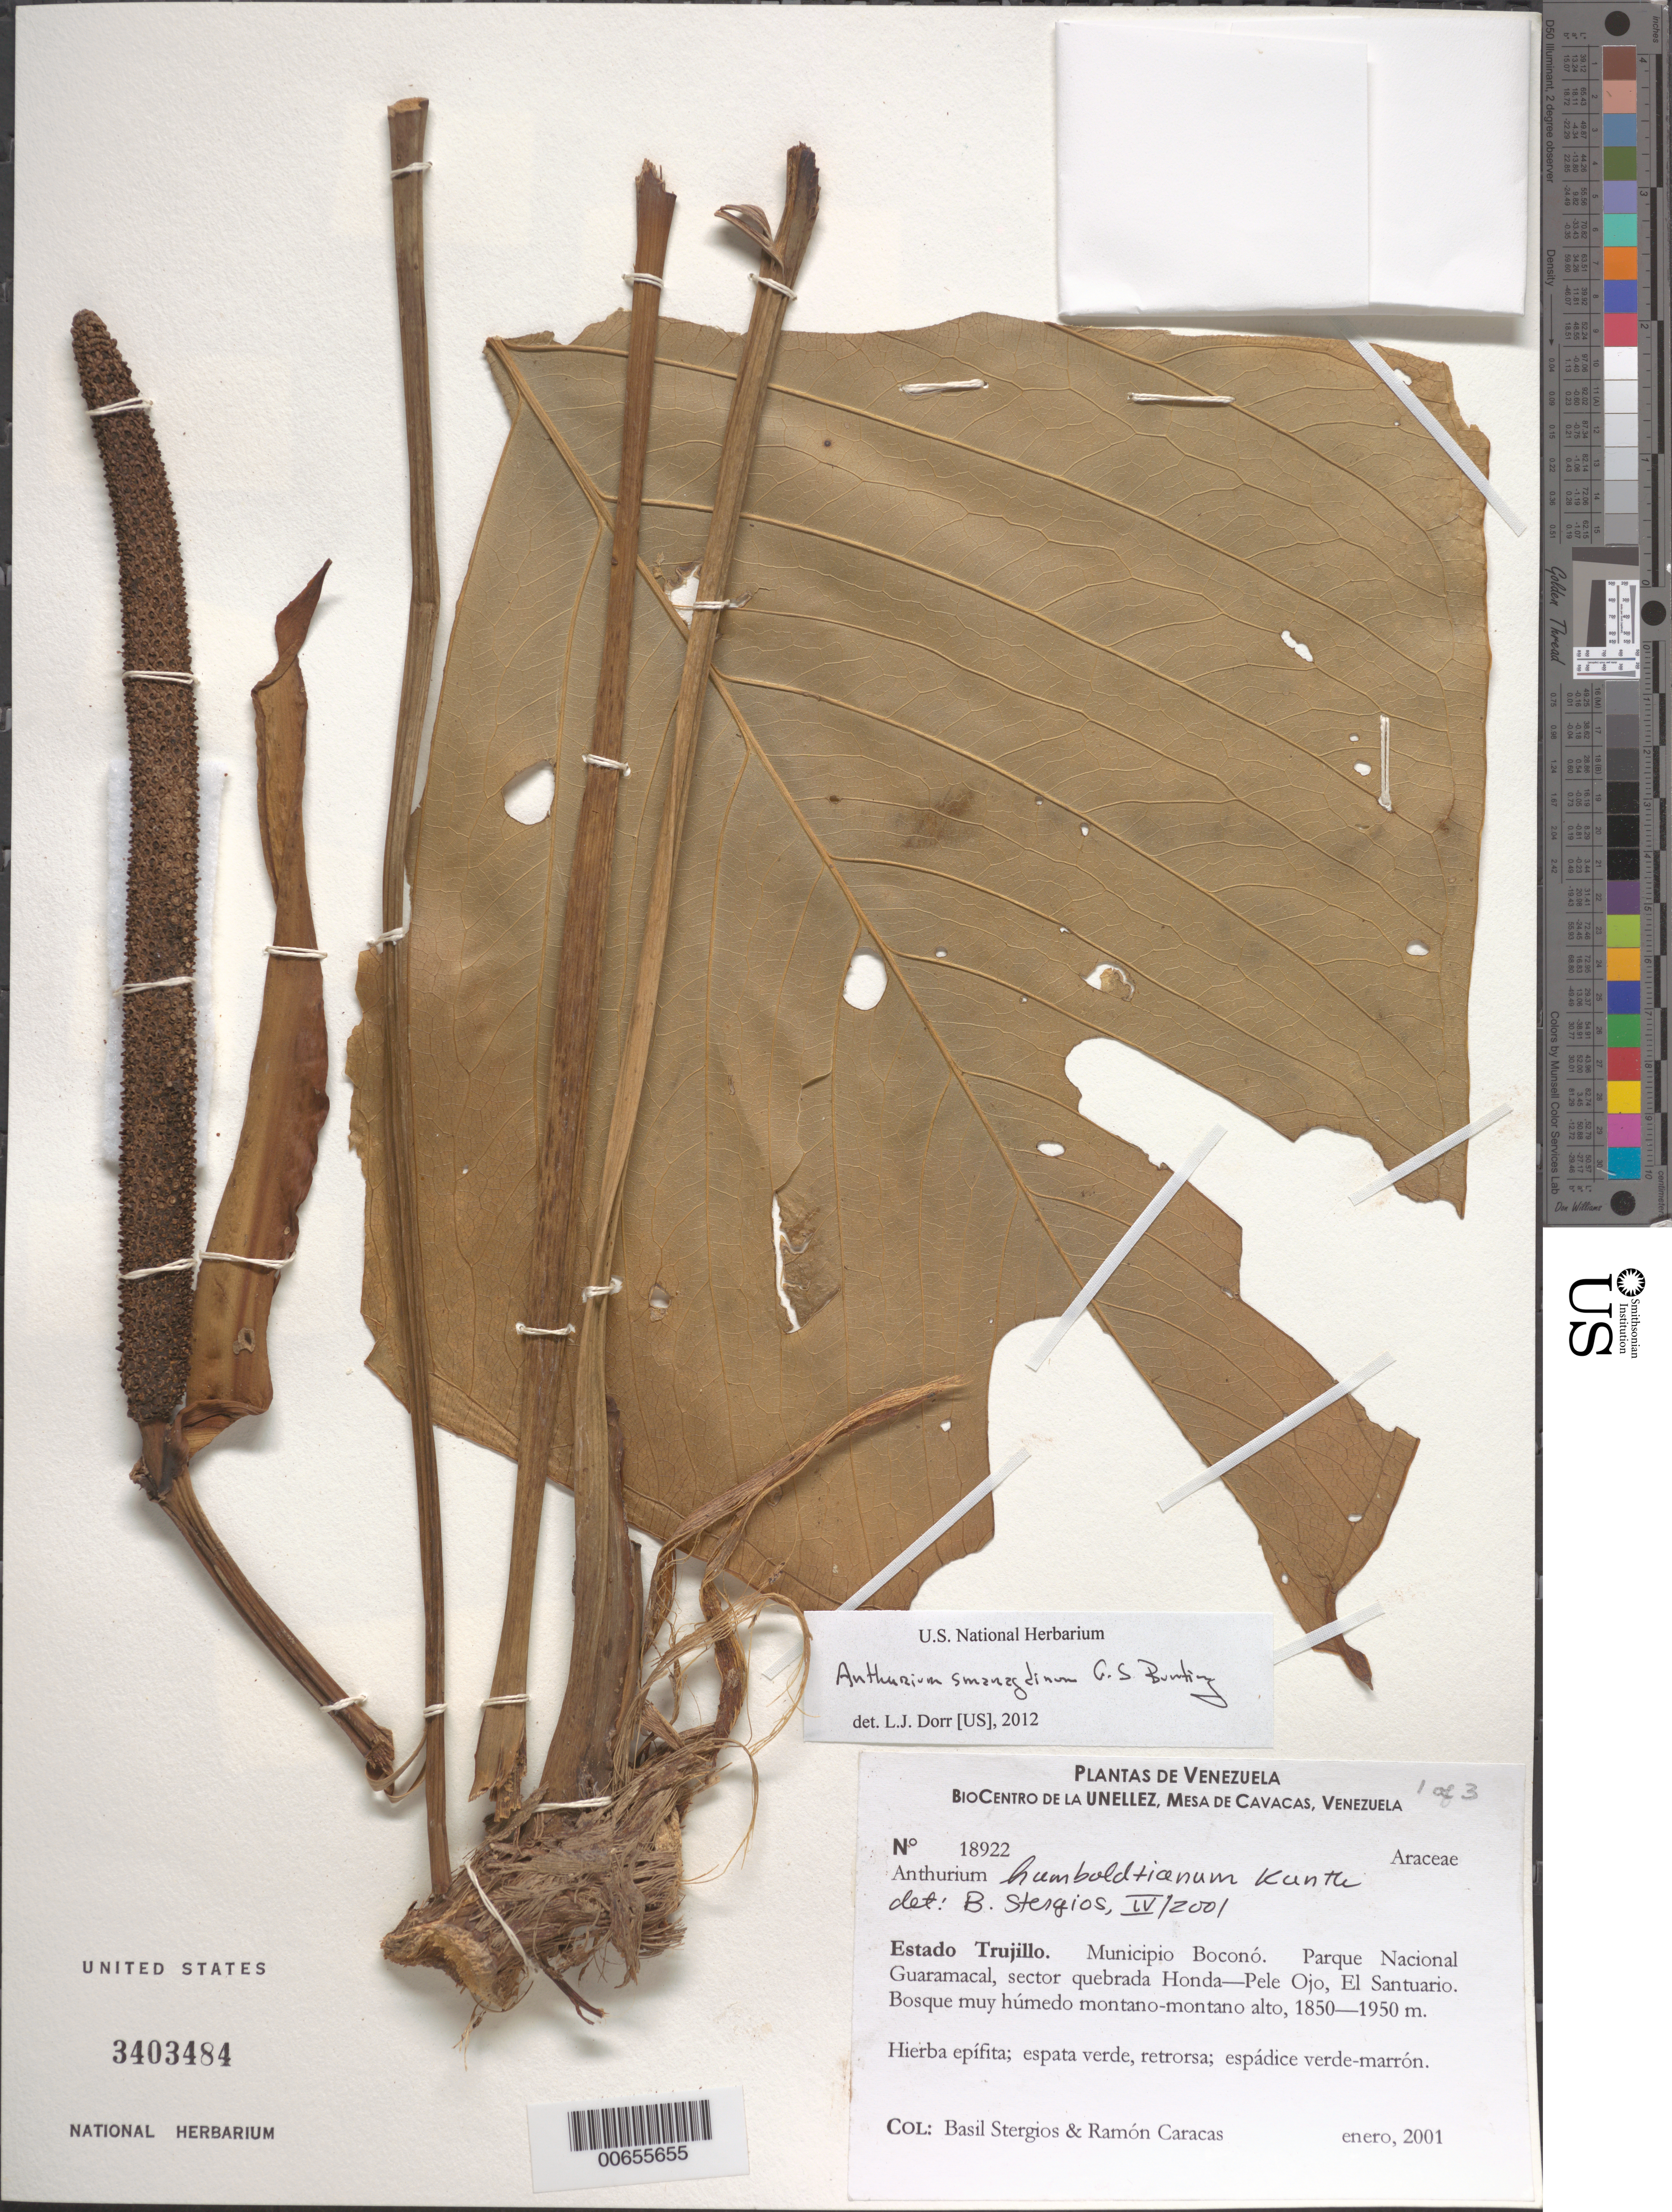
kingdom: Plantae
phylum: Tracheophyta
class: Liliopsida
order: Alismatales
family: Araceae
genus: Anthurium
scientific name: Anthurium smaragdinum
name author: G.S. Bunting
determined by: Dorr, L. J., (BOT), Smithsonian Institution - National Museum of Natural History (UNITED STATES)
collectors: B. G. Stergios & R. Caracas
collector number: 18922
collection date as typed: Jan 2001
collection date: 2001-01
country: Venezuela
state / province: Trujillo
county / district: Boconó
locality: Parque Nacional Guaramacal, sector quebrada Honda-Pele Ojo, El Santuario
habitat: Bosque muy húmedo montano-montano alto.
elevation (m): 1850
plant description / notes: MO, PORT, US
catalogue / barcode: US 3403484